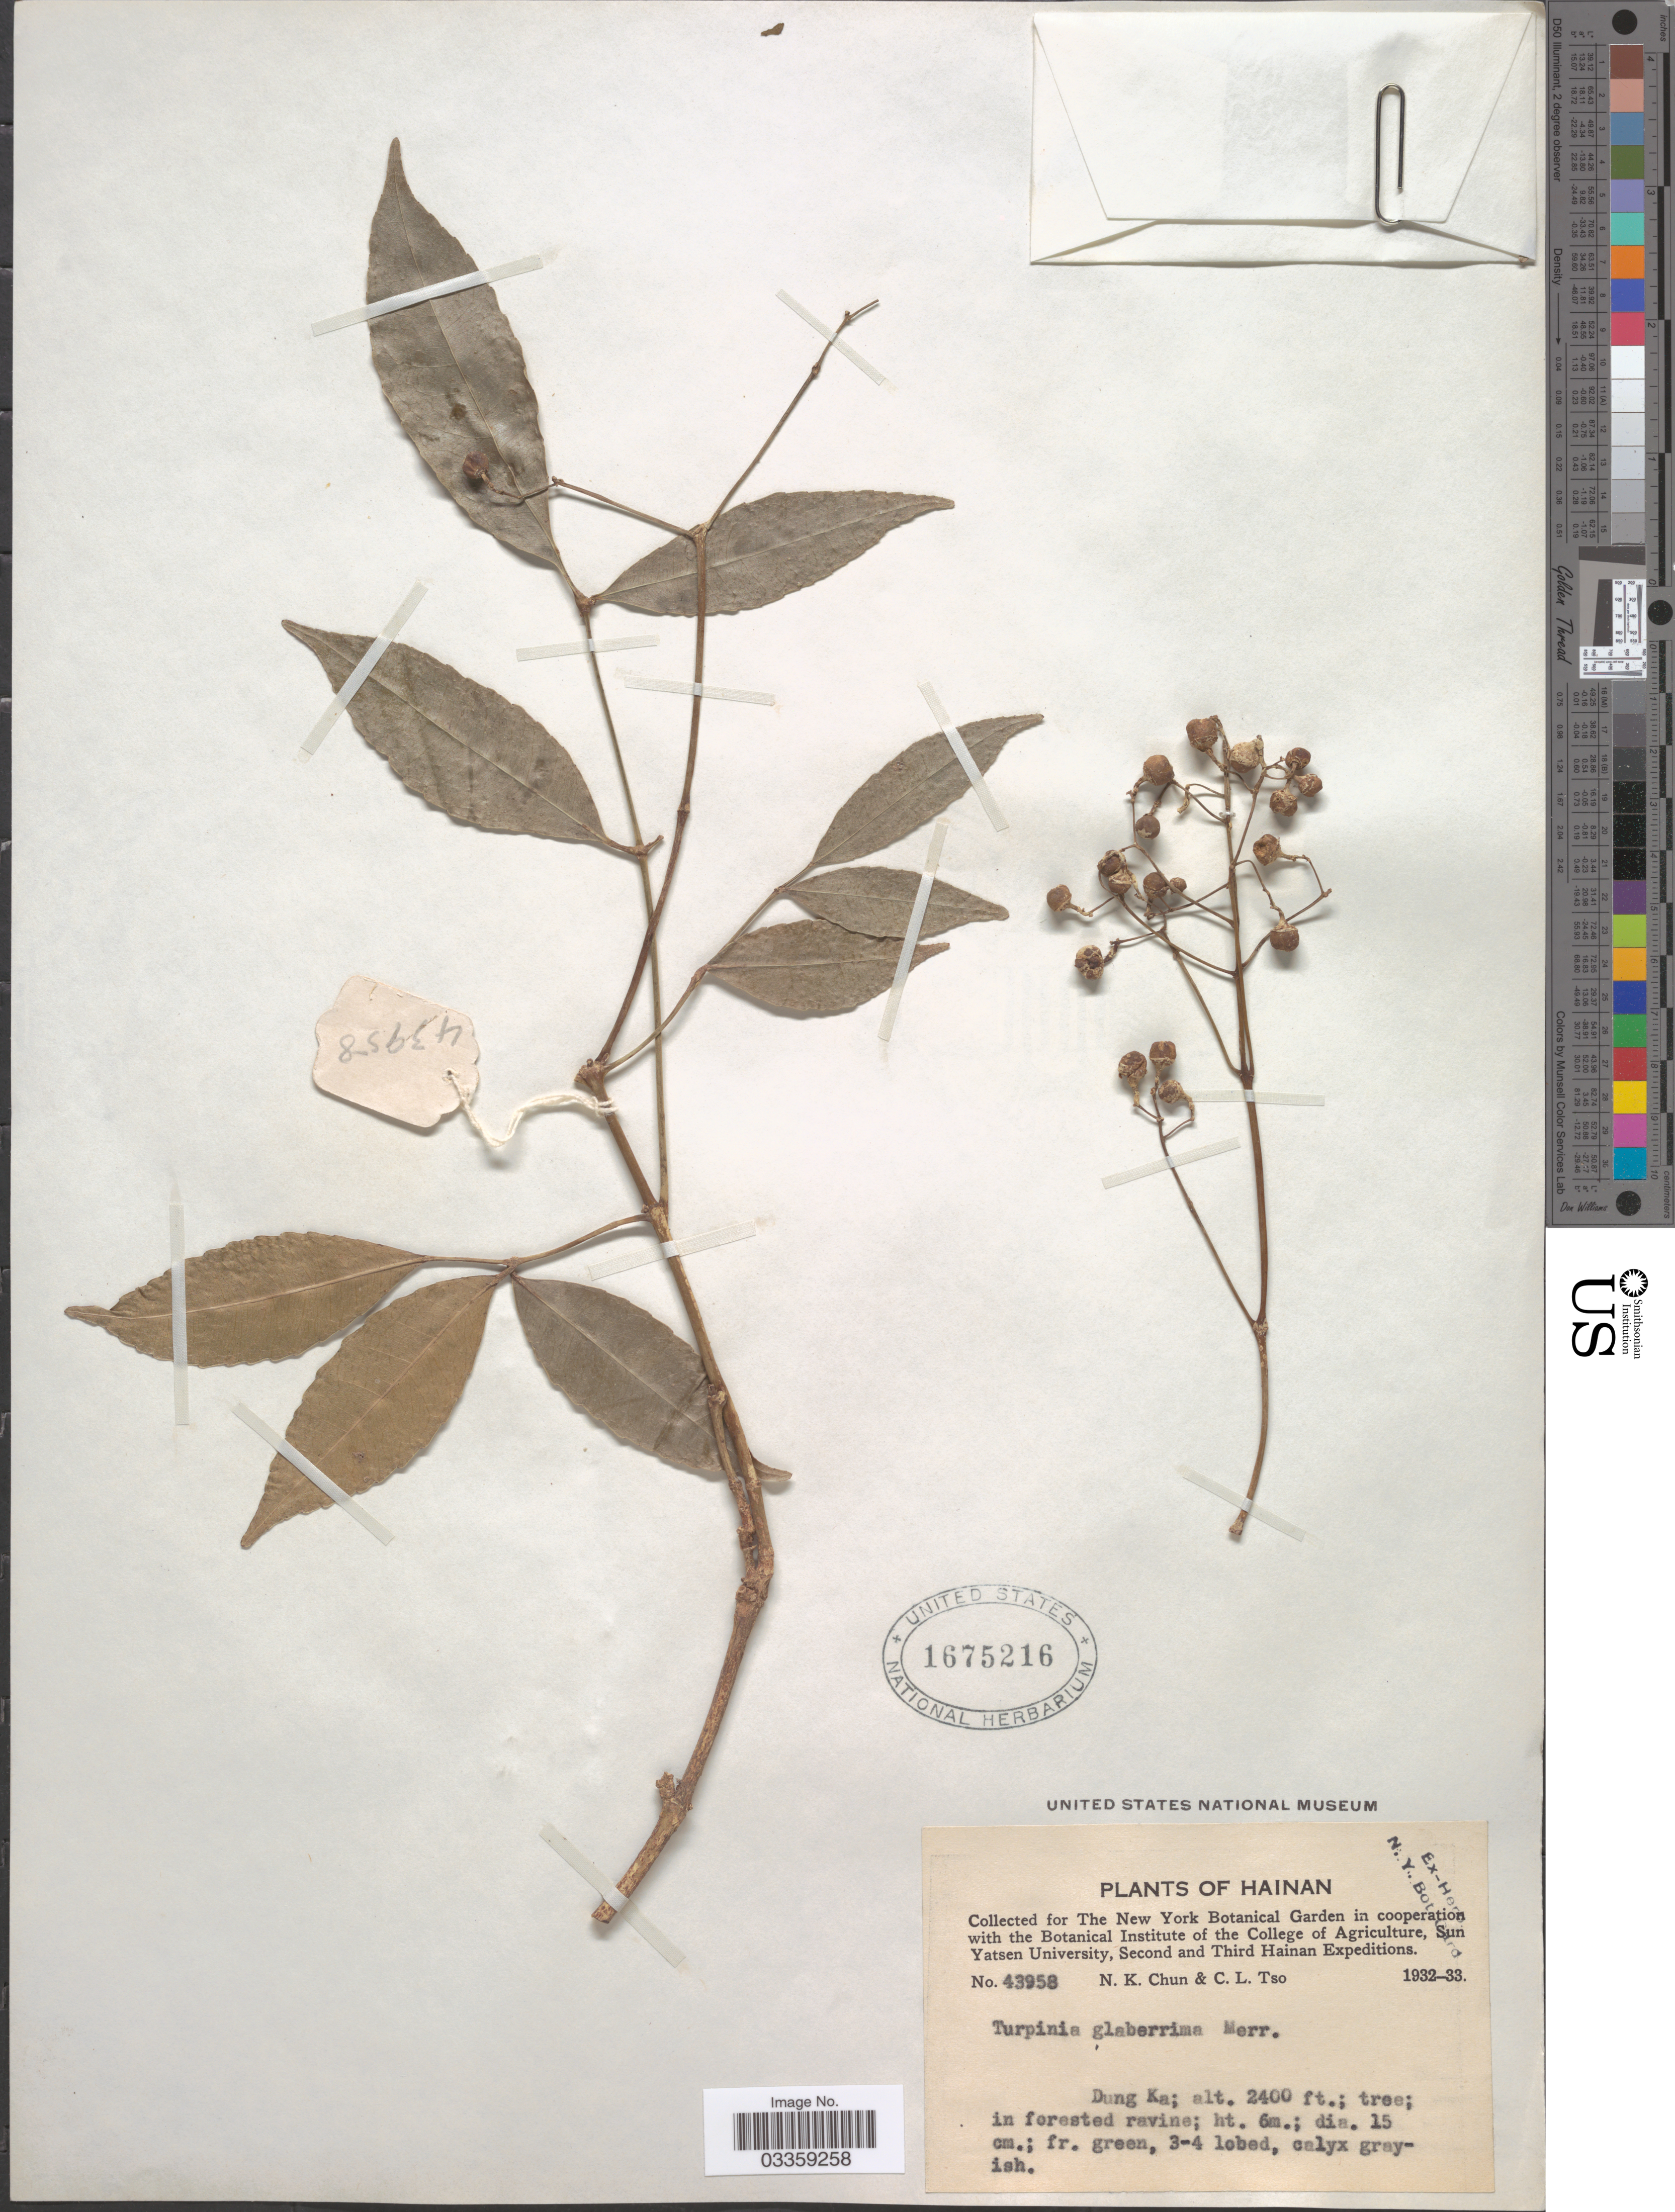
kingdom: Plantae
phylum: Tracheophyta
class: Magnoliopsida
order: Crossosomatales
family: Staphyleaceae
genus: Turpinia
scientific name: Turpinia glaberrima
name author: Merr.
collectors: N. K. Chun & C. Tso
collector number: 43958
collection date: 1932/1933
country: China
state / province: Hainan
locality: Dung Ka.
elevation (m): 732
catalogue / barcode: US 1675216